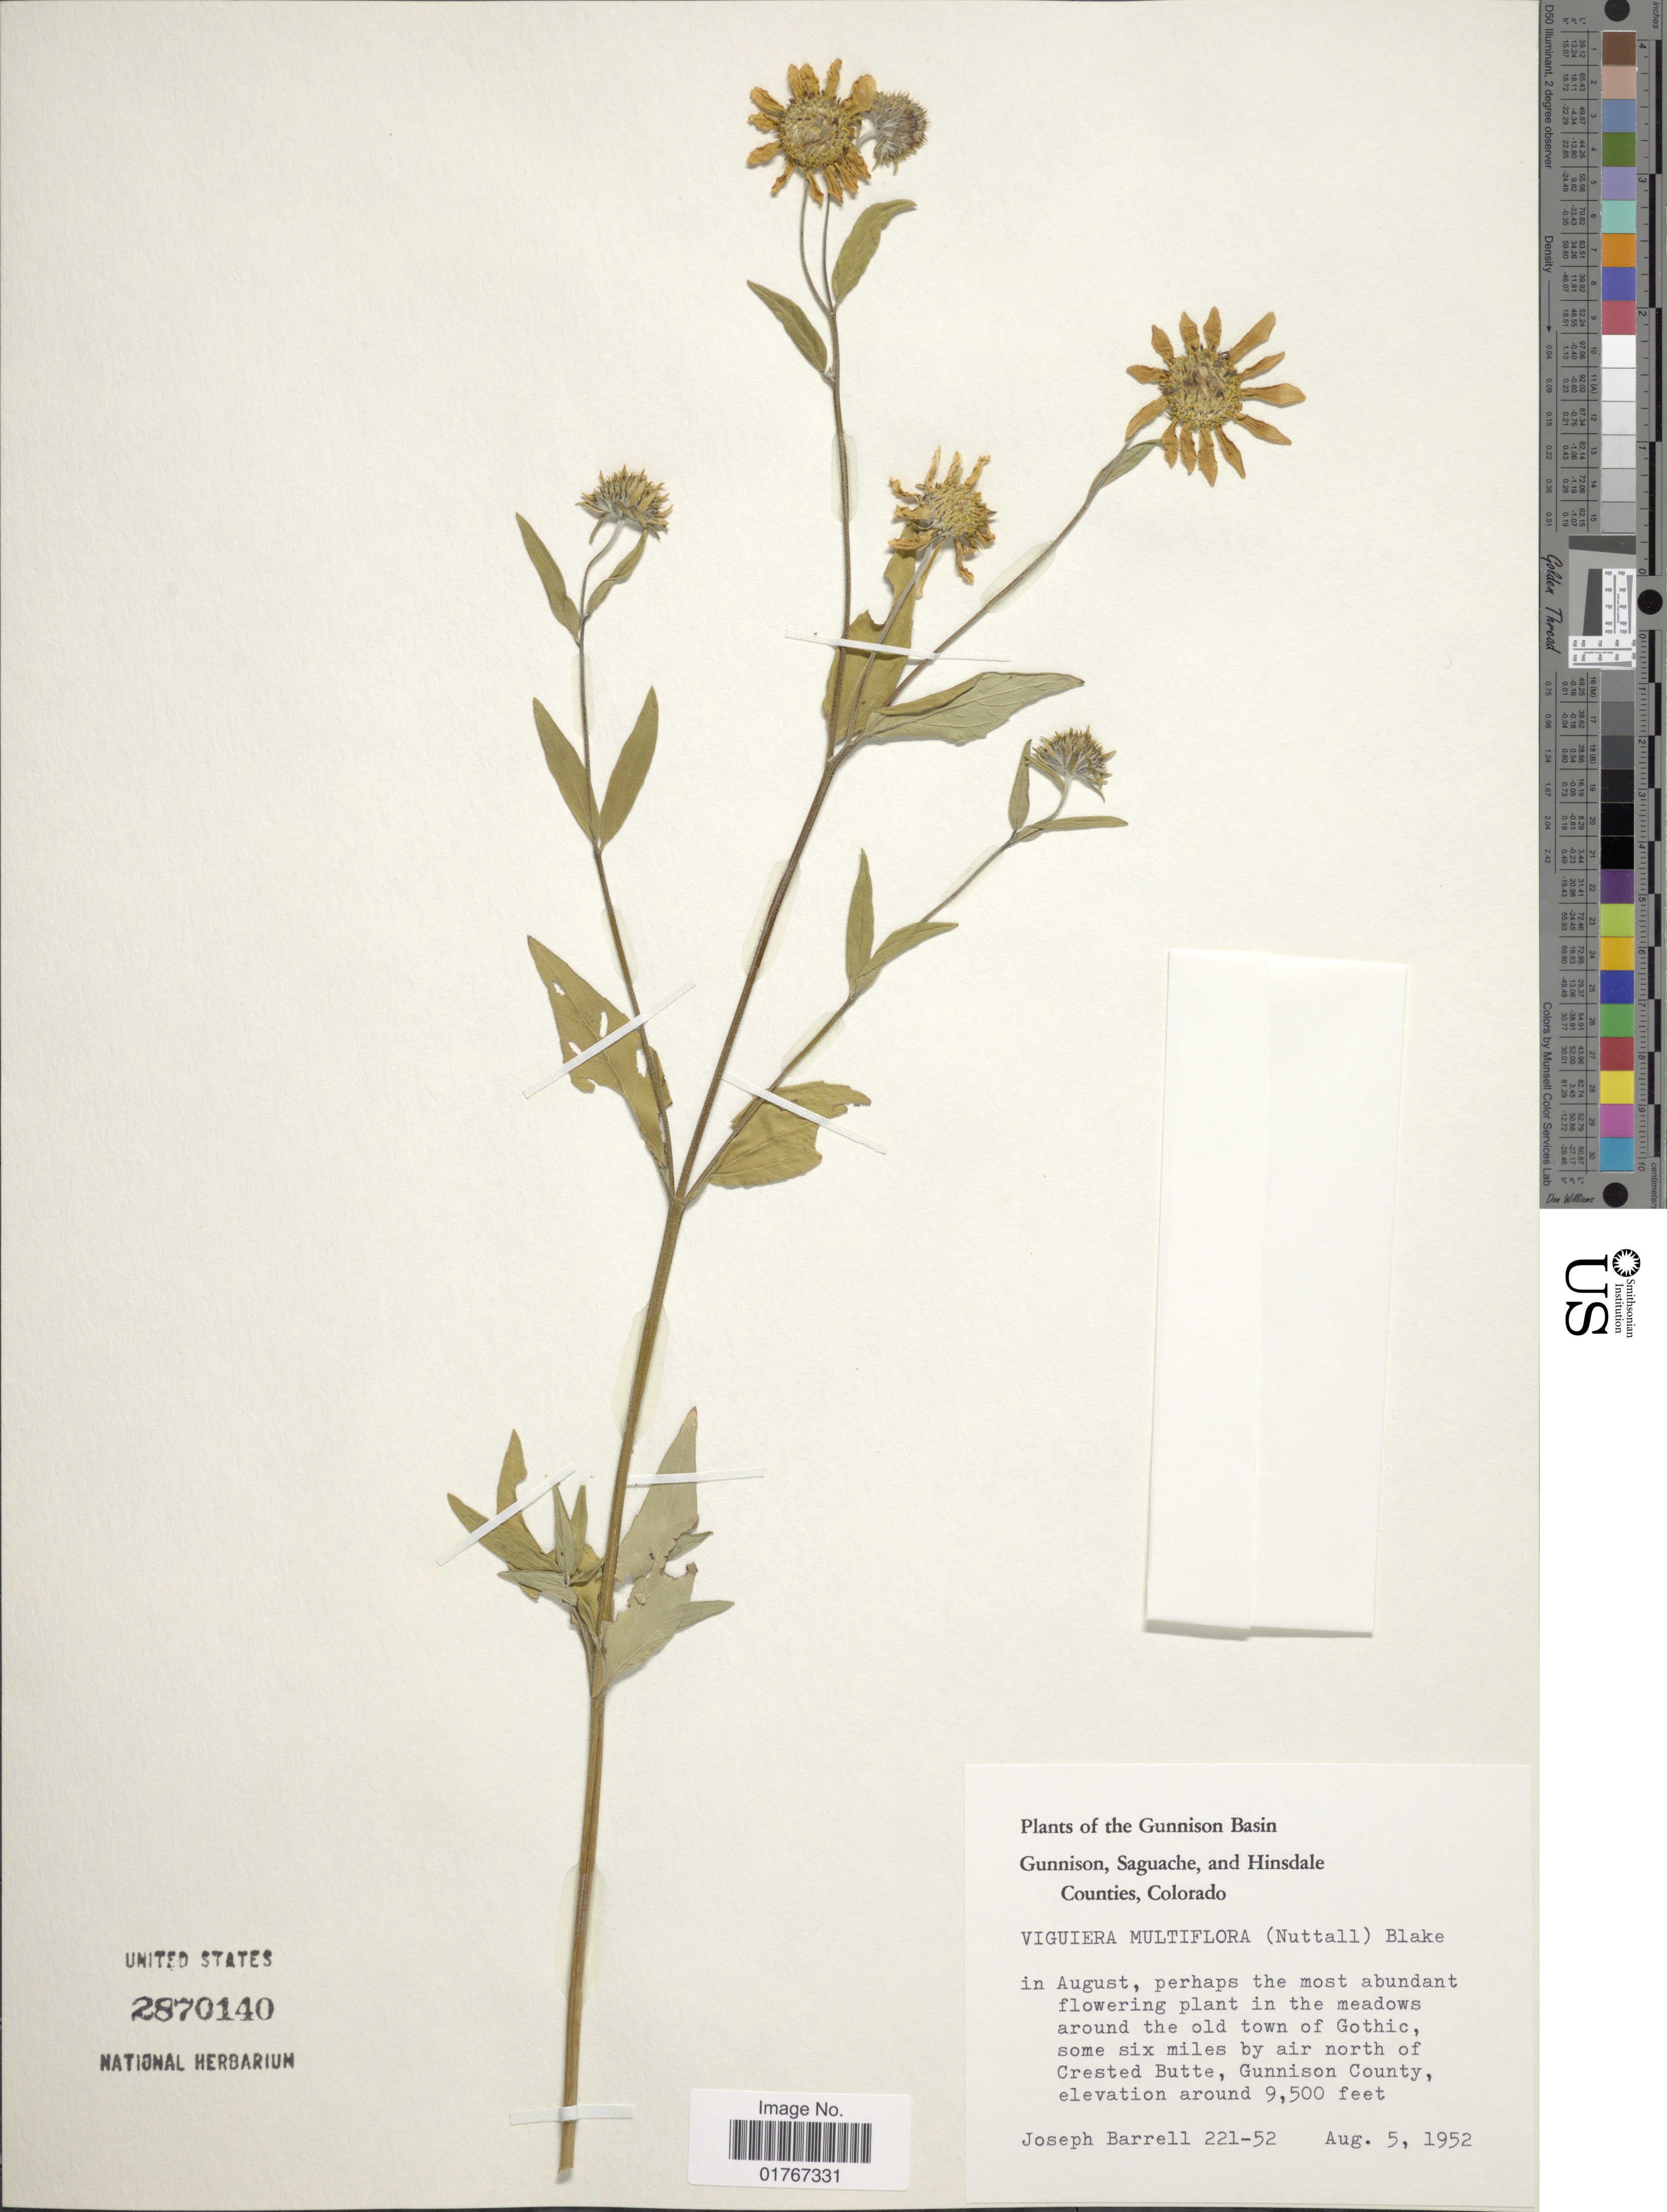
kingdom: Plantae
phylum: Tracheophyta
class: Magnoliopsida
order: Asterales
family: Asteraceae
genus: Heliomeris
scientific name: Heliomeris multiflora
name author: Nutt.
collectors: J. Barrell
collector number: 221-52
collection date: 1952-08-05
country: United States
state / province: Colorado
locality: The Gunnison Basin, around the old town of Gothic, some six miles by air north of Crested Butte, Gunnison County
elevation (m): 2896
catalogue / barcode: US 2870140